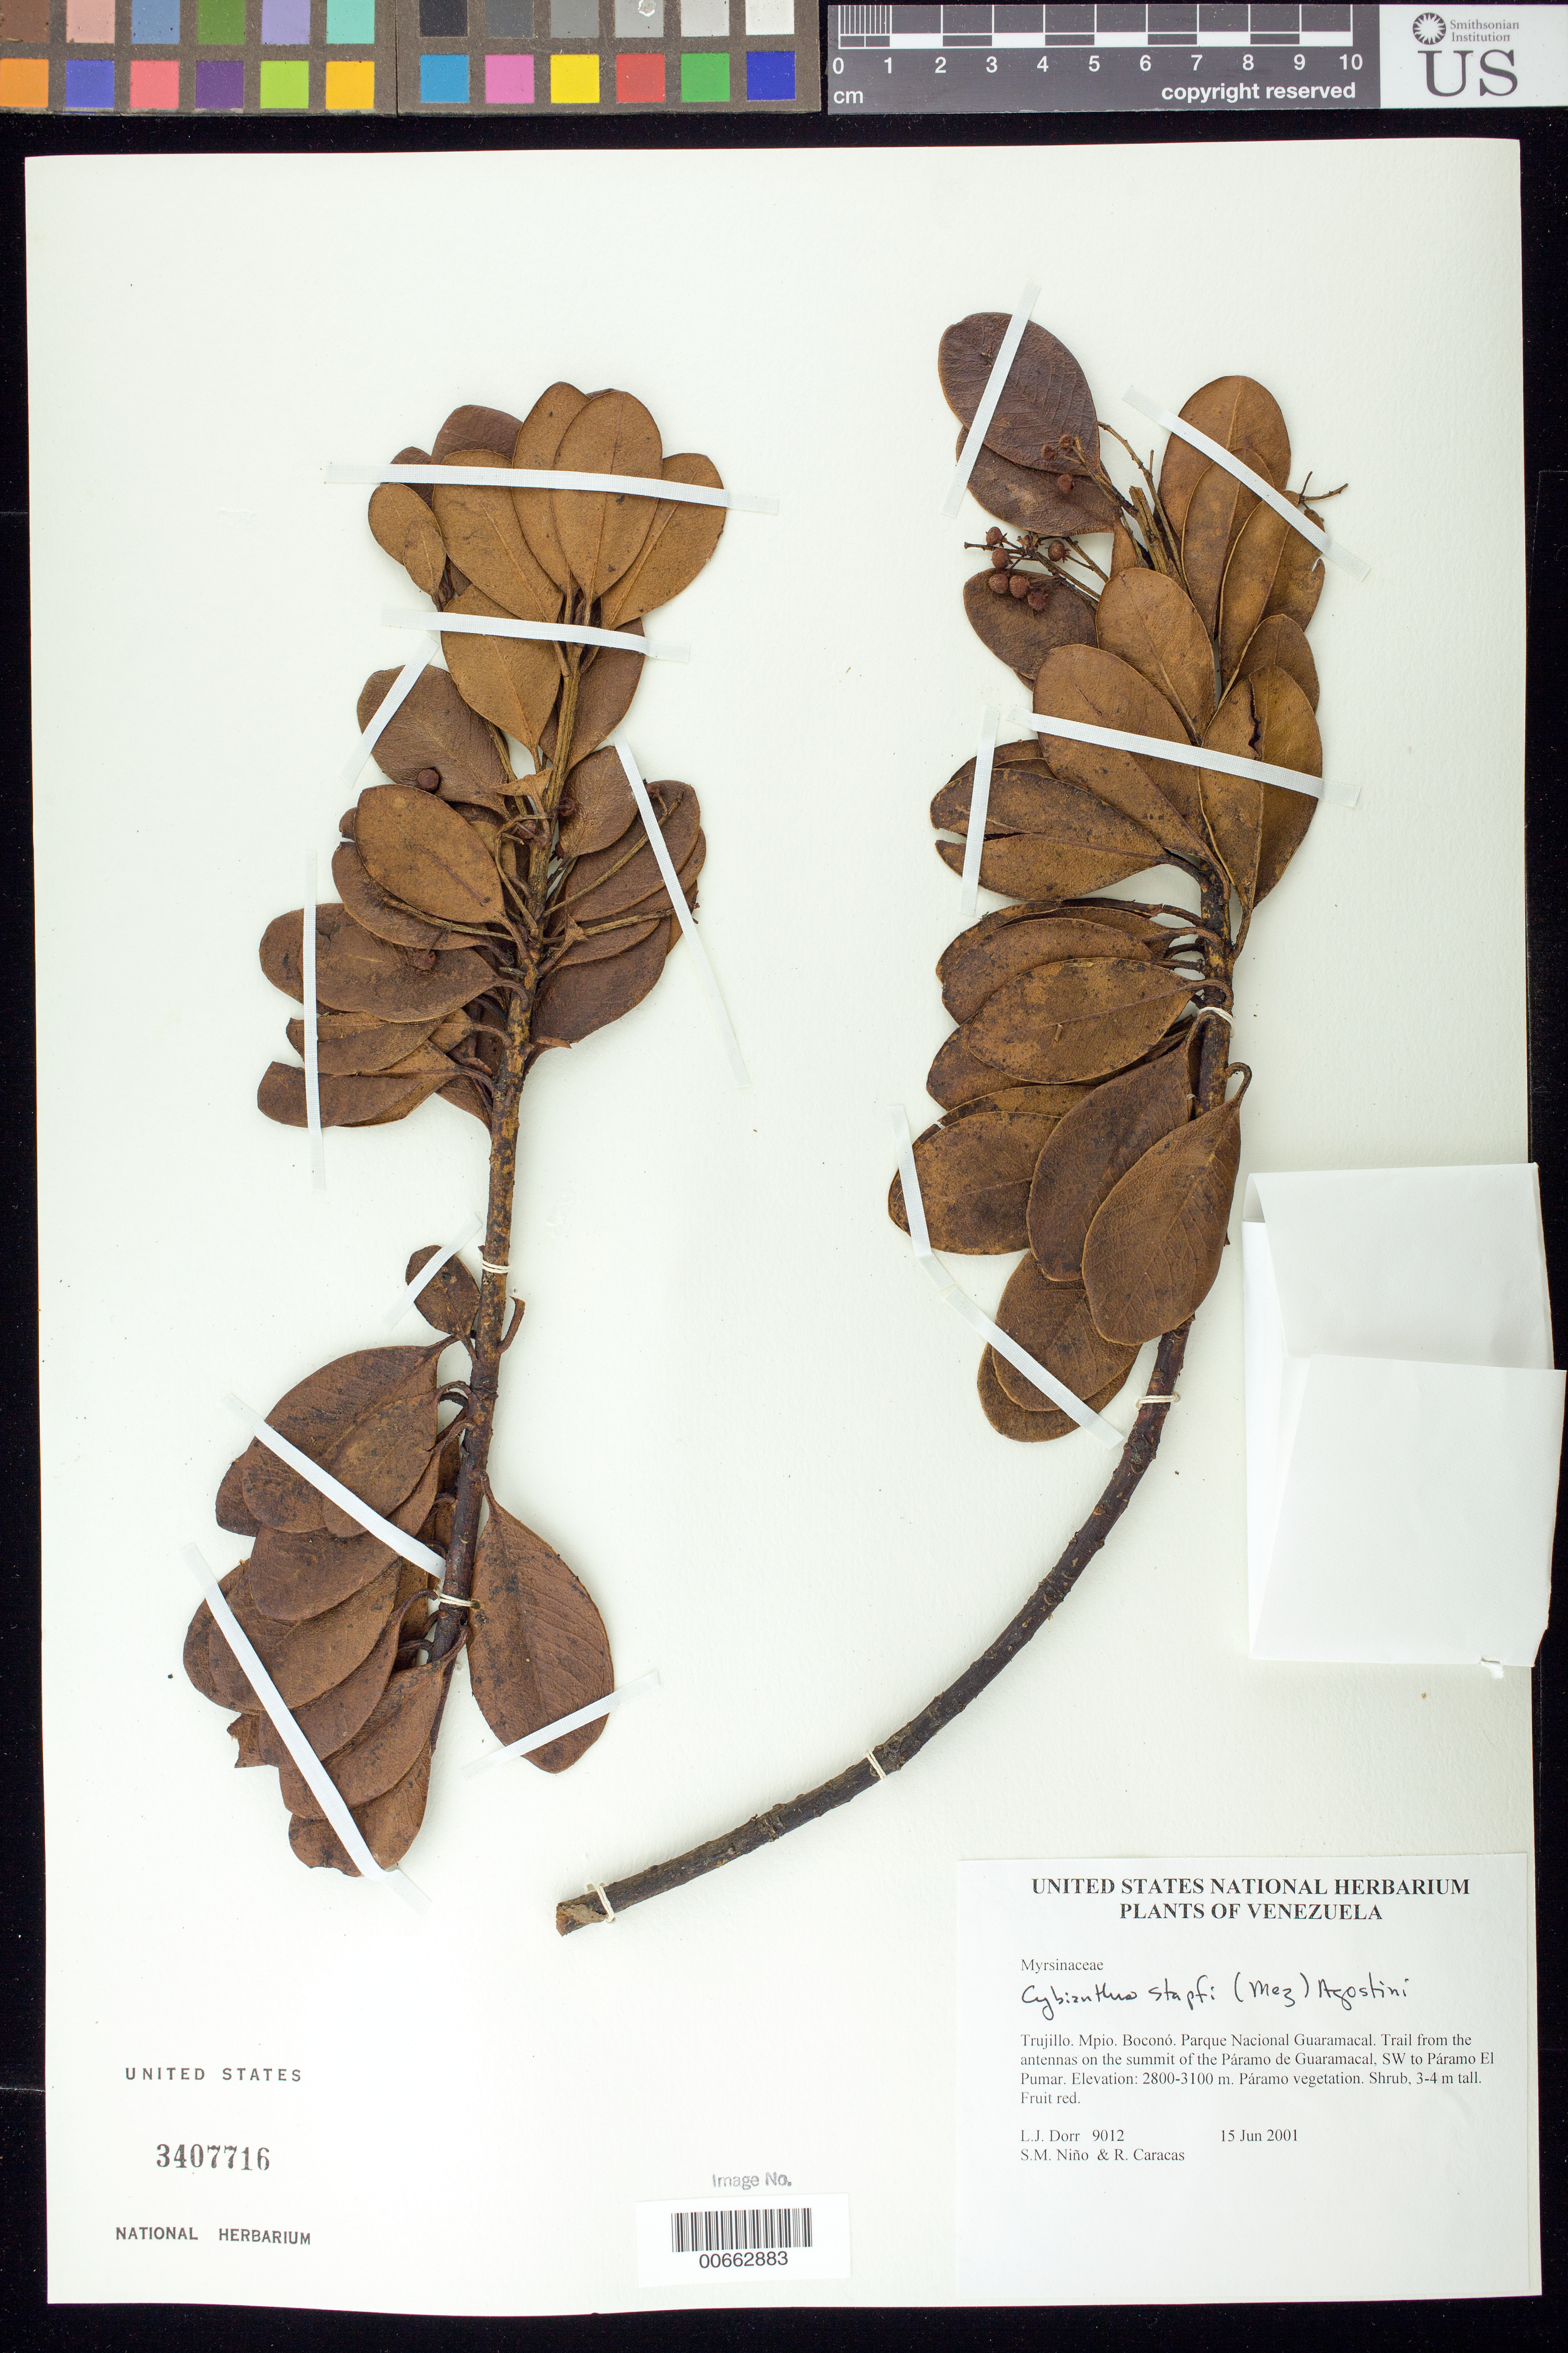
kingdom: Plantae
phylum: Tracheophyta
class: Magnoliopsida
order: Ericales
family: Primulaceae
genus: Cybianthus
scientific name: Cybianthus stapfii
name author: (Mez) G. Agostini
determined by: Dorr, L. J., (BOT), Smithsonian Institution - National Museum of Natural History (UNITED STATES)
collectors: L. J. Dorr, S. M. Niño & R. Caracas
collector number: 9012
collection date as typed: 15 Jun 2001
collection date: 2001-06-15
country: Venezuela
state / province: Trujillo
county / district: Boconó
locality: Parque Nacional Guaramacal. Trail from the antennas on the summit of the Páramo de Guaramacal, SW to Páramo El Pumar.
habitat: Páramo vegetation.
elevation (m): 2800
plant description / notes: FTG, MO, PORT, US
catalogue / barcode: US 3407716